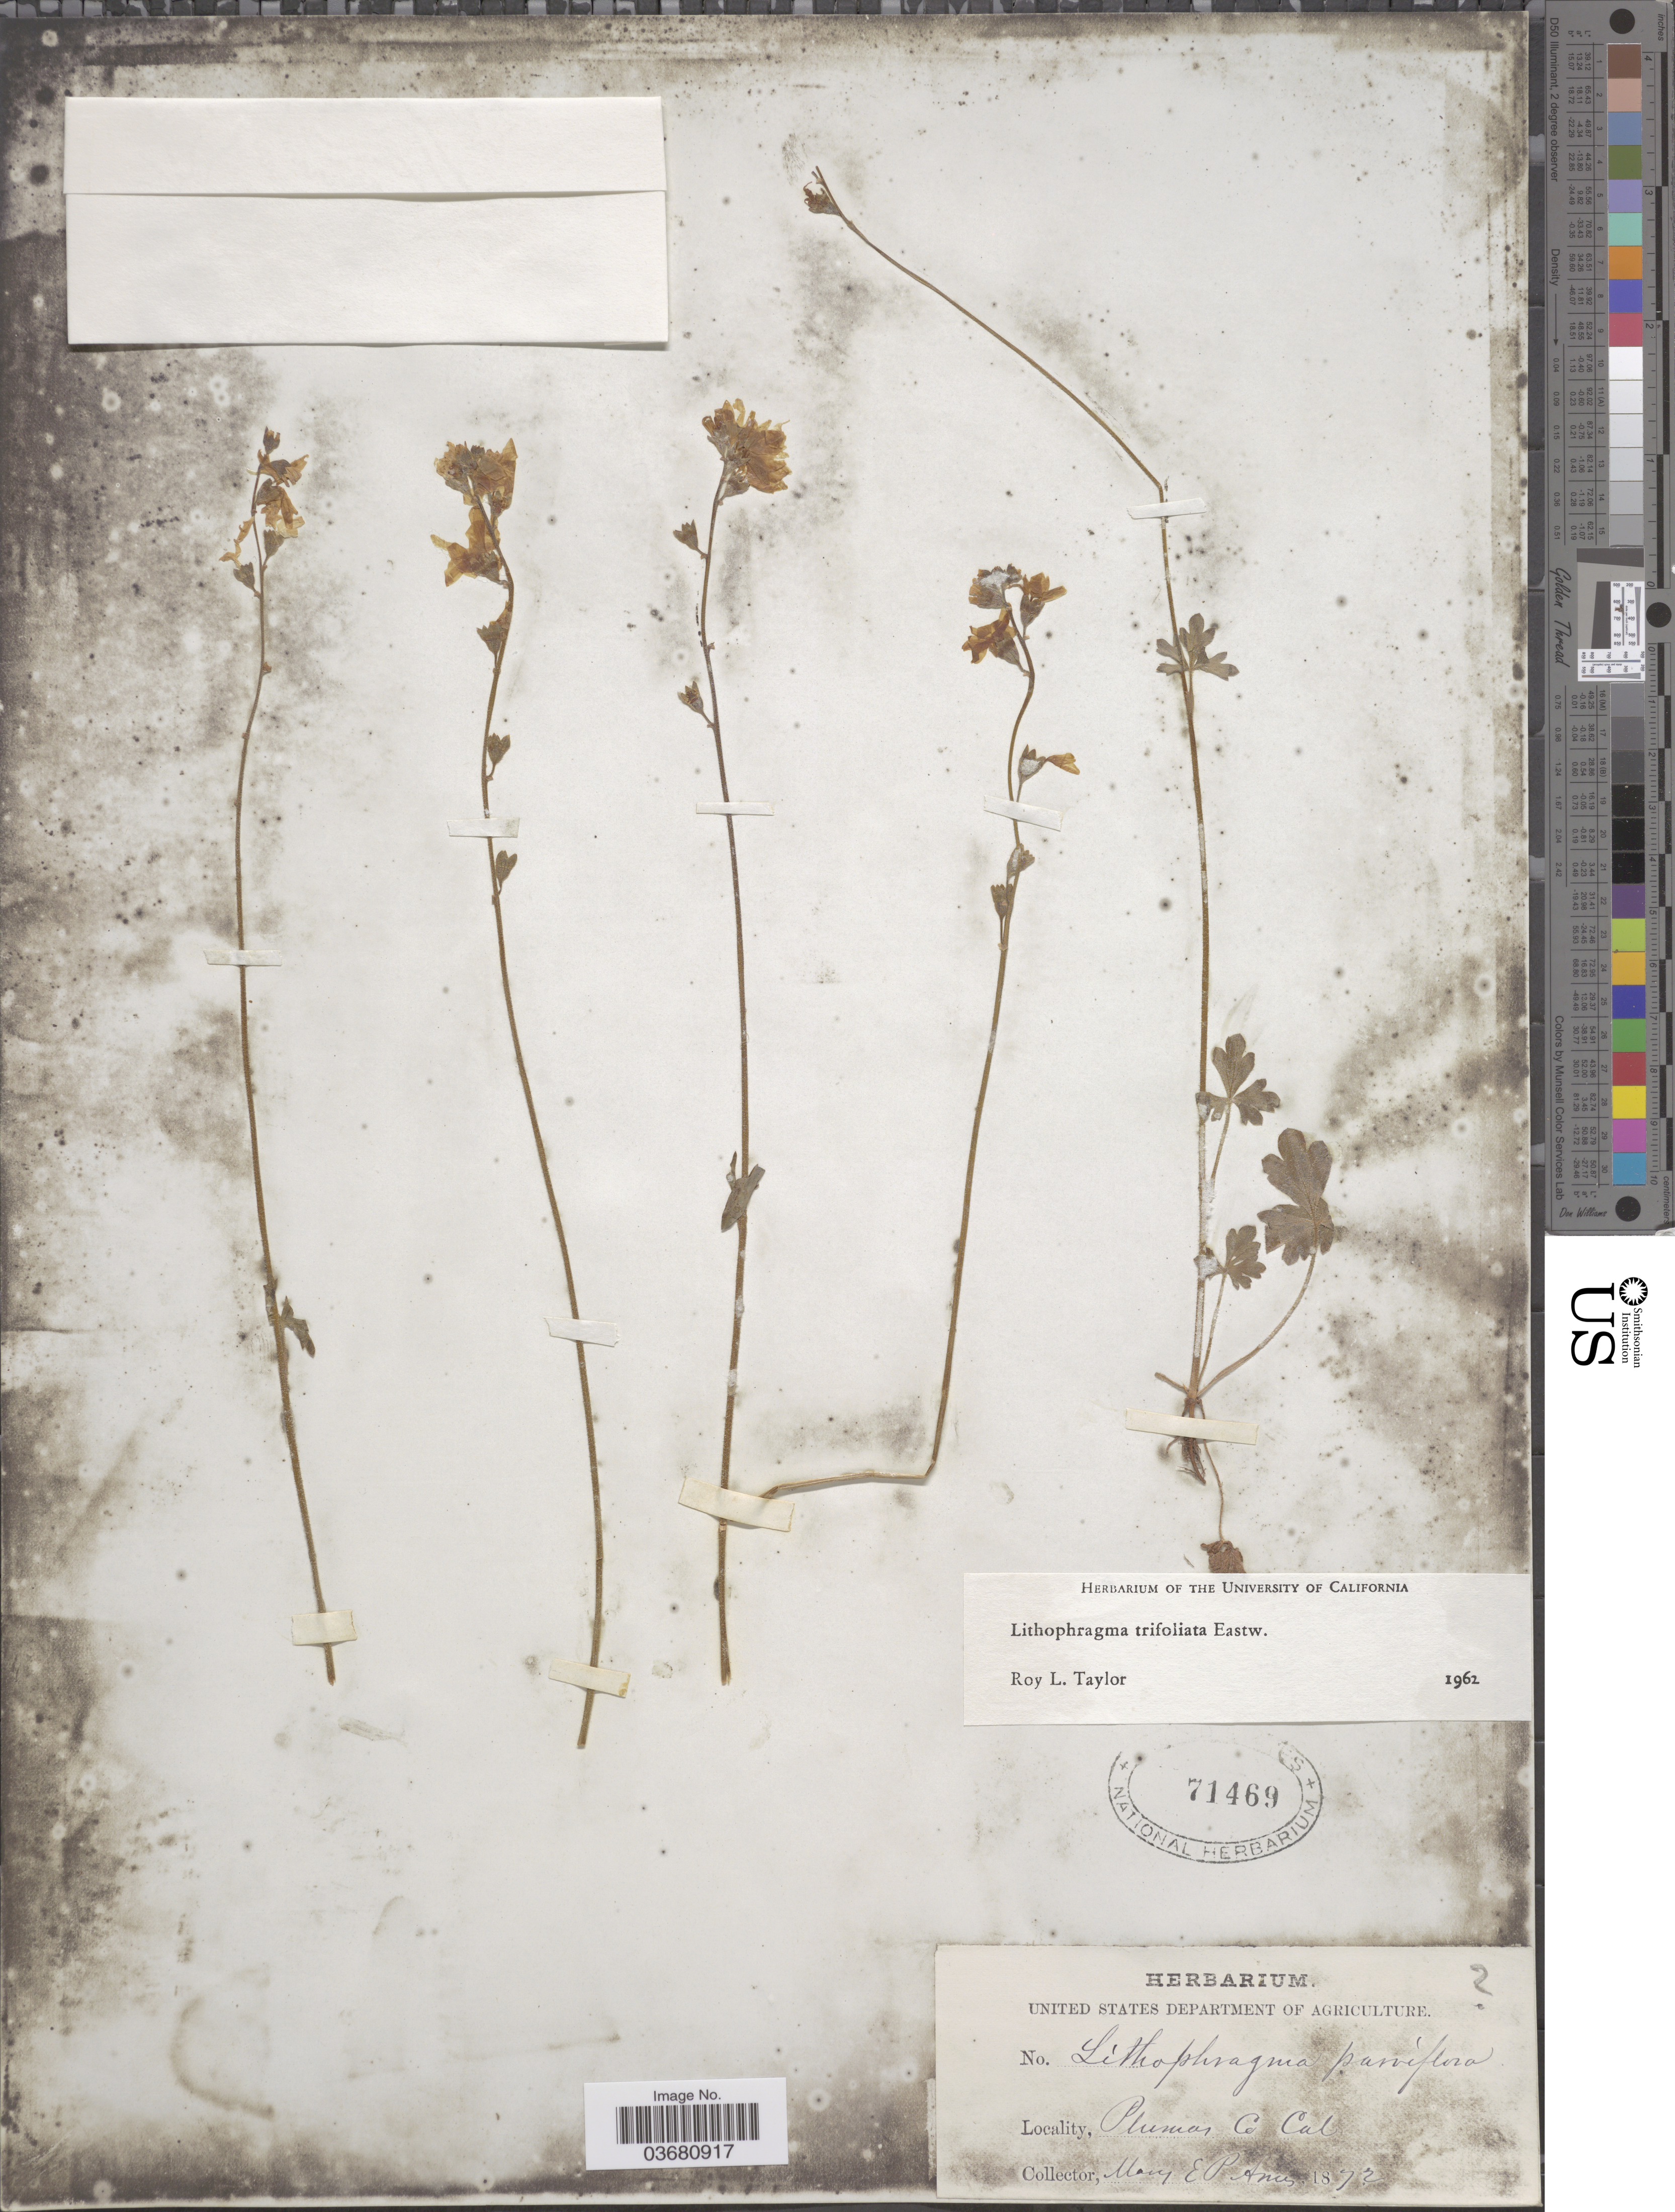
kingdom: Plantae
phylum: Tracheophyta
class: Magnoliopsida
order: Saxifragales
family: Saxifragaceae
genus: Lithophragma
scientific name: Lithophragma trifoliatum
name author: Eastw.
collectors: M. E. P. Ames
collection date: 1872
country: United States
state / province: California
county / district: Plumas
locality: Plumas Co.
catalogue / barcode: US 71469